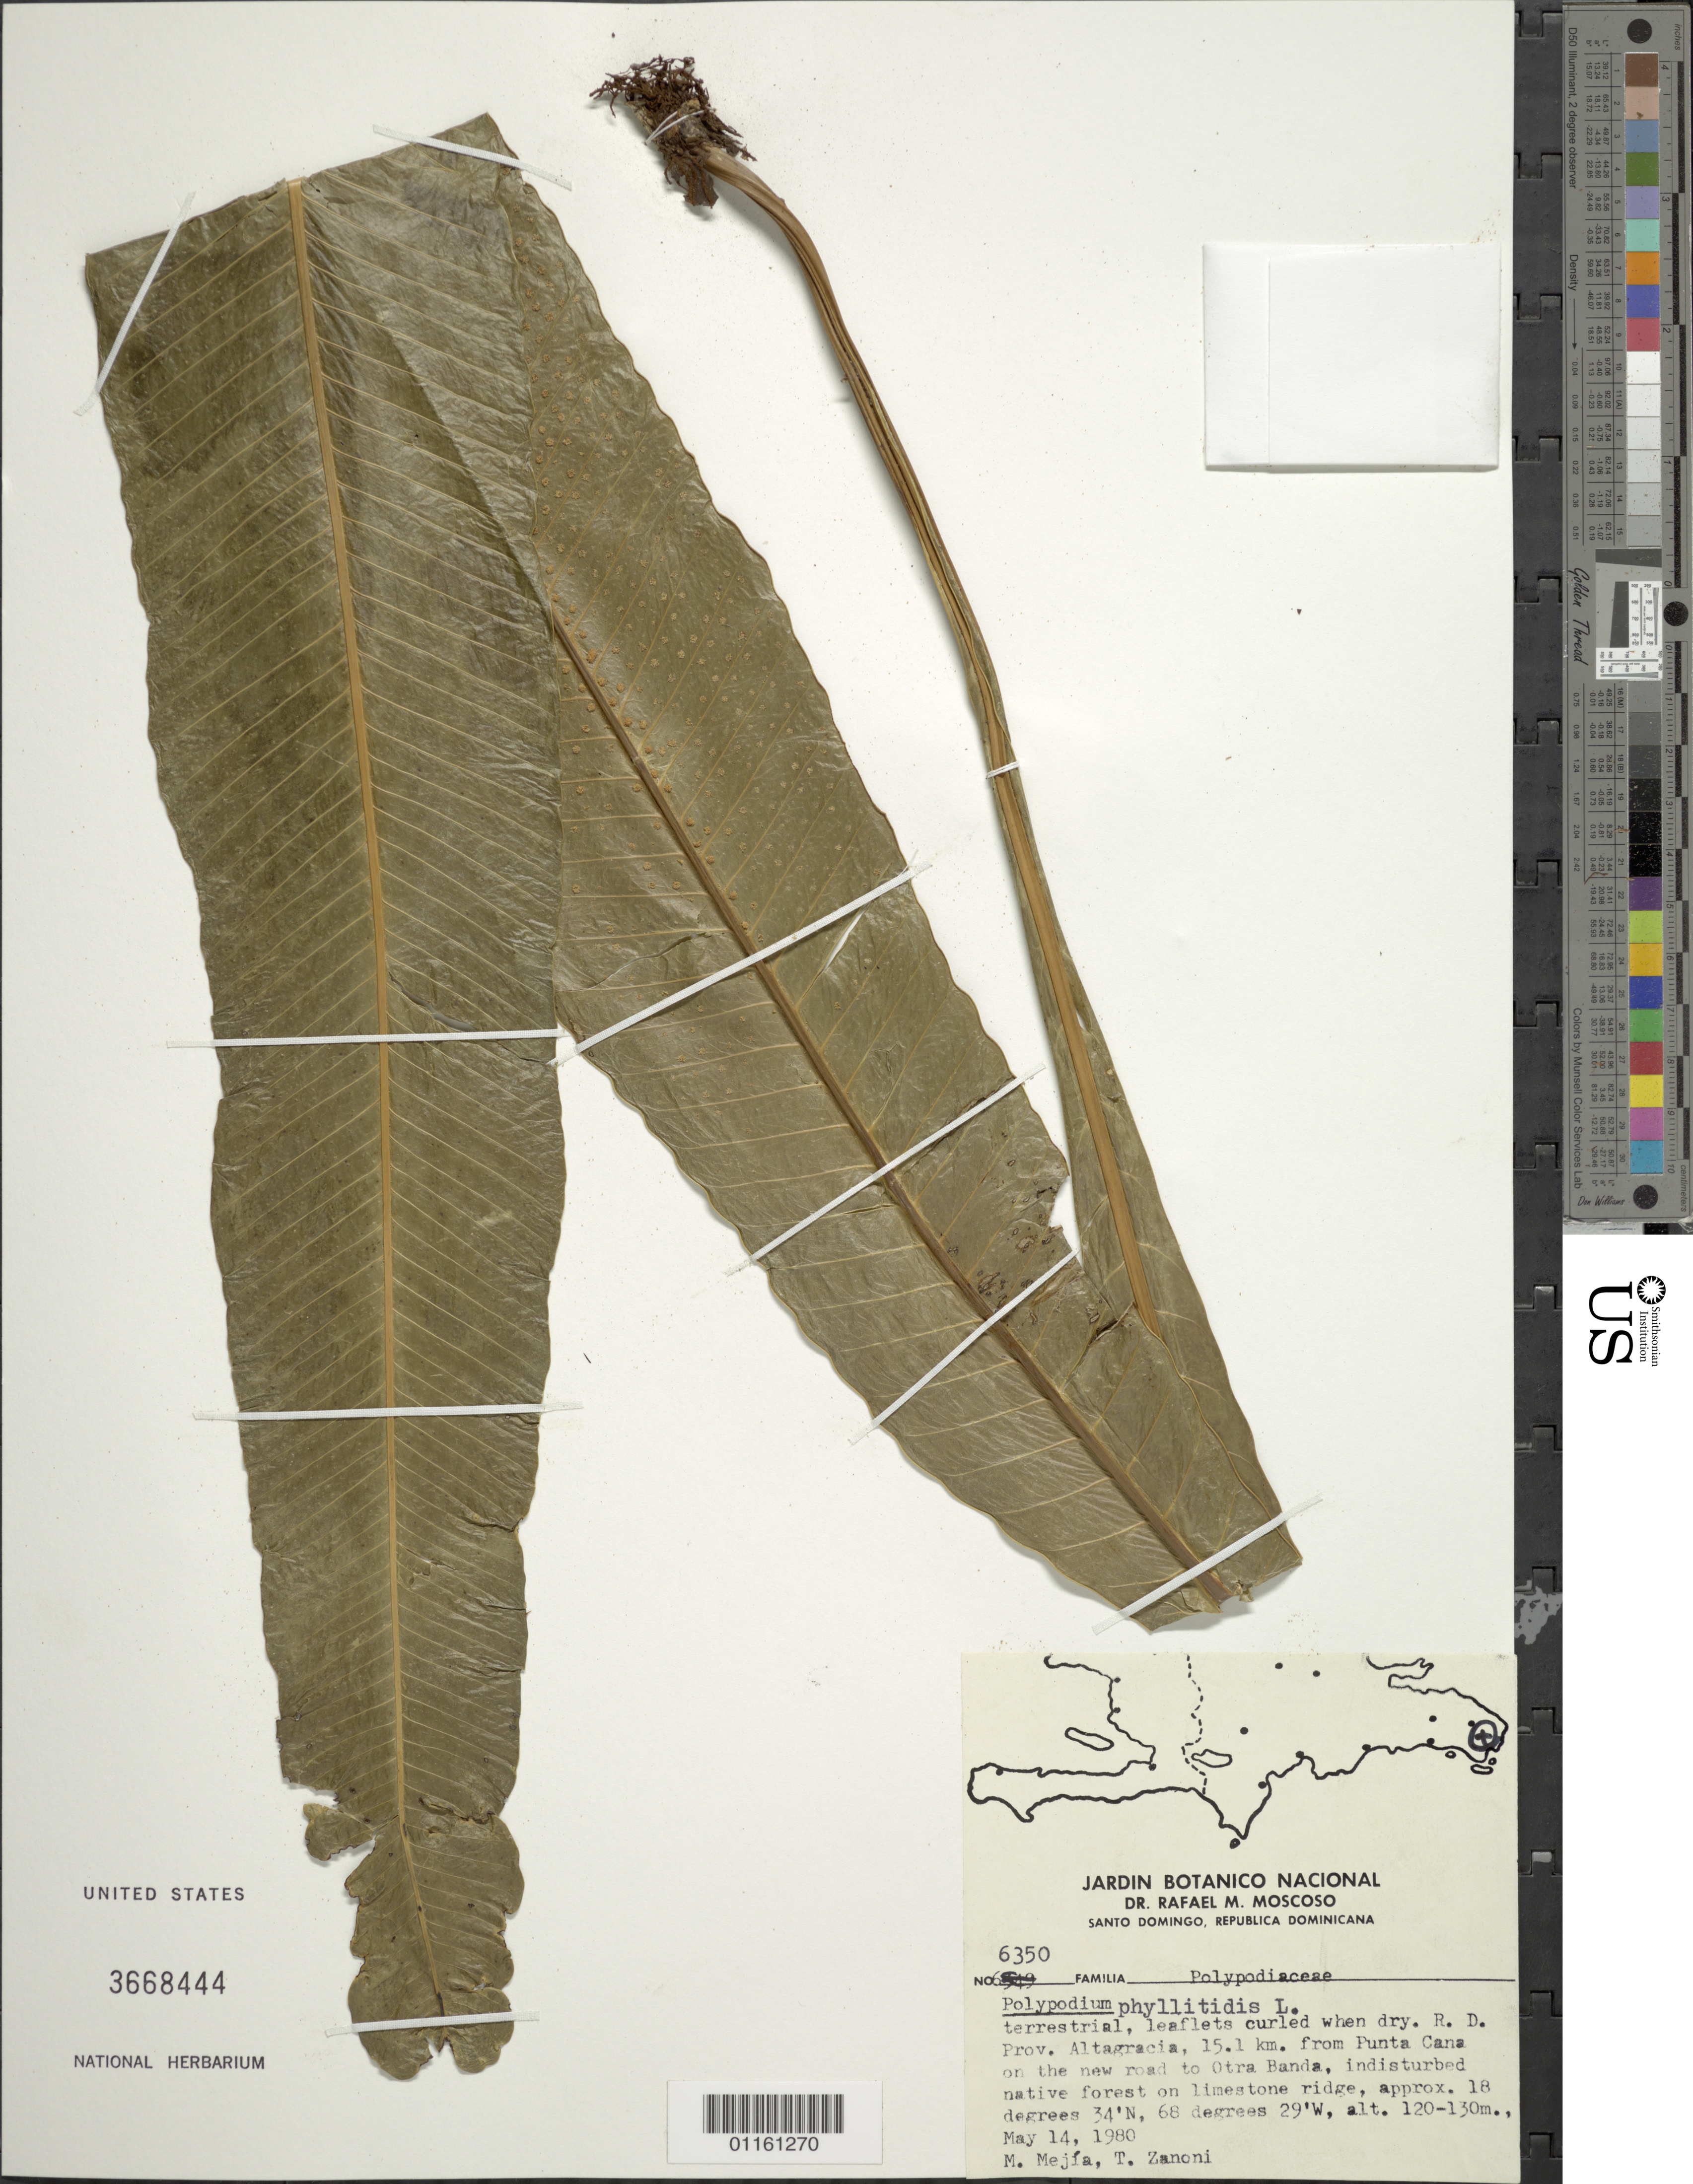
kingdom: Plantae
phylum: Tracheophyta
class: Polypodiopsida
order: Polypodiales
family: Polypodiaceae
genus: Campyloneurum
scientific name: Campyloneurum phyllitidis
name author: (L.) C. Presl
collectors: M. Mejfa & T. A. Zanoni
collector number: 6350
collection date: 1980-05-14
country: Dominican Republic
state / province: La Altagracía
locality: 15.1 km from Punta Cana on the new road to Otra Banda.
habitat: Indisturbed native forest on limestone ridge.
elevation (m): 120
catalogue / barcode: US 3668444